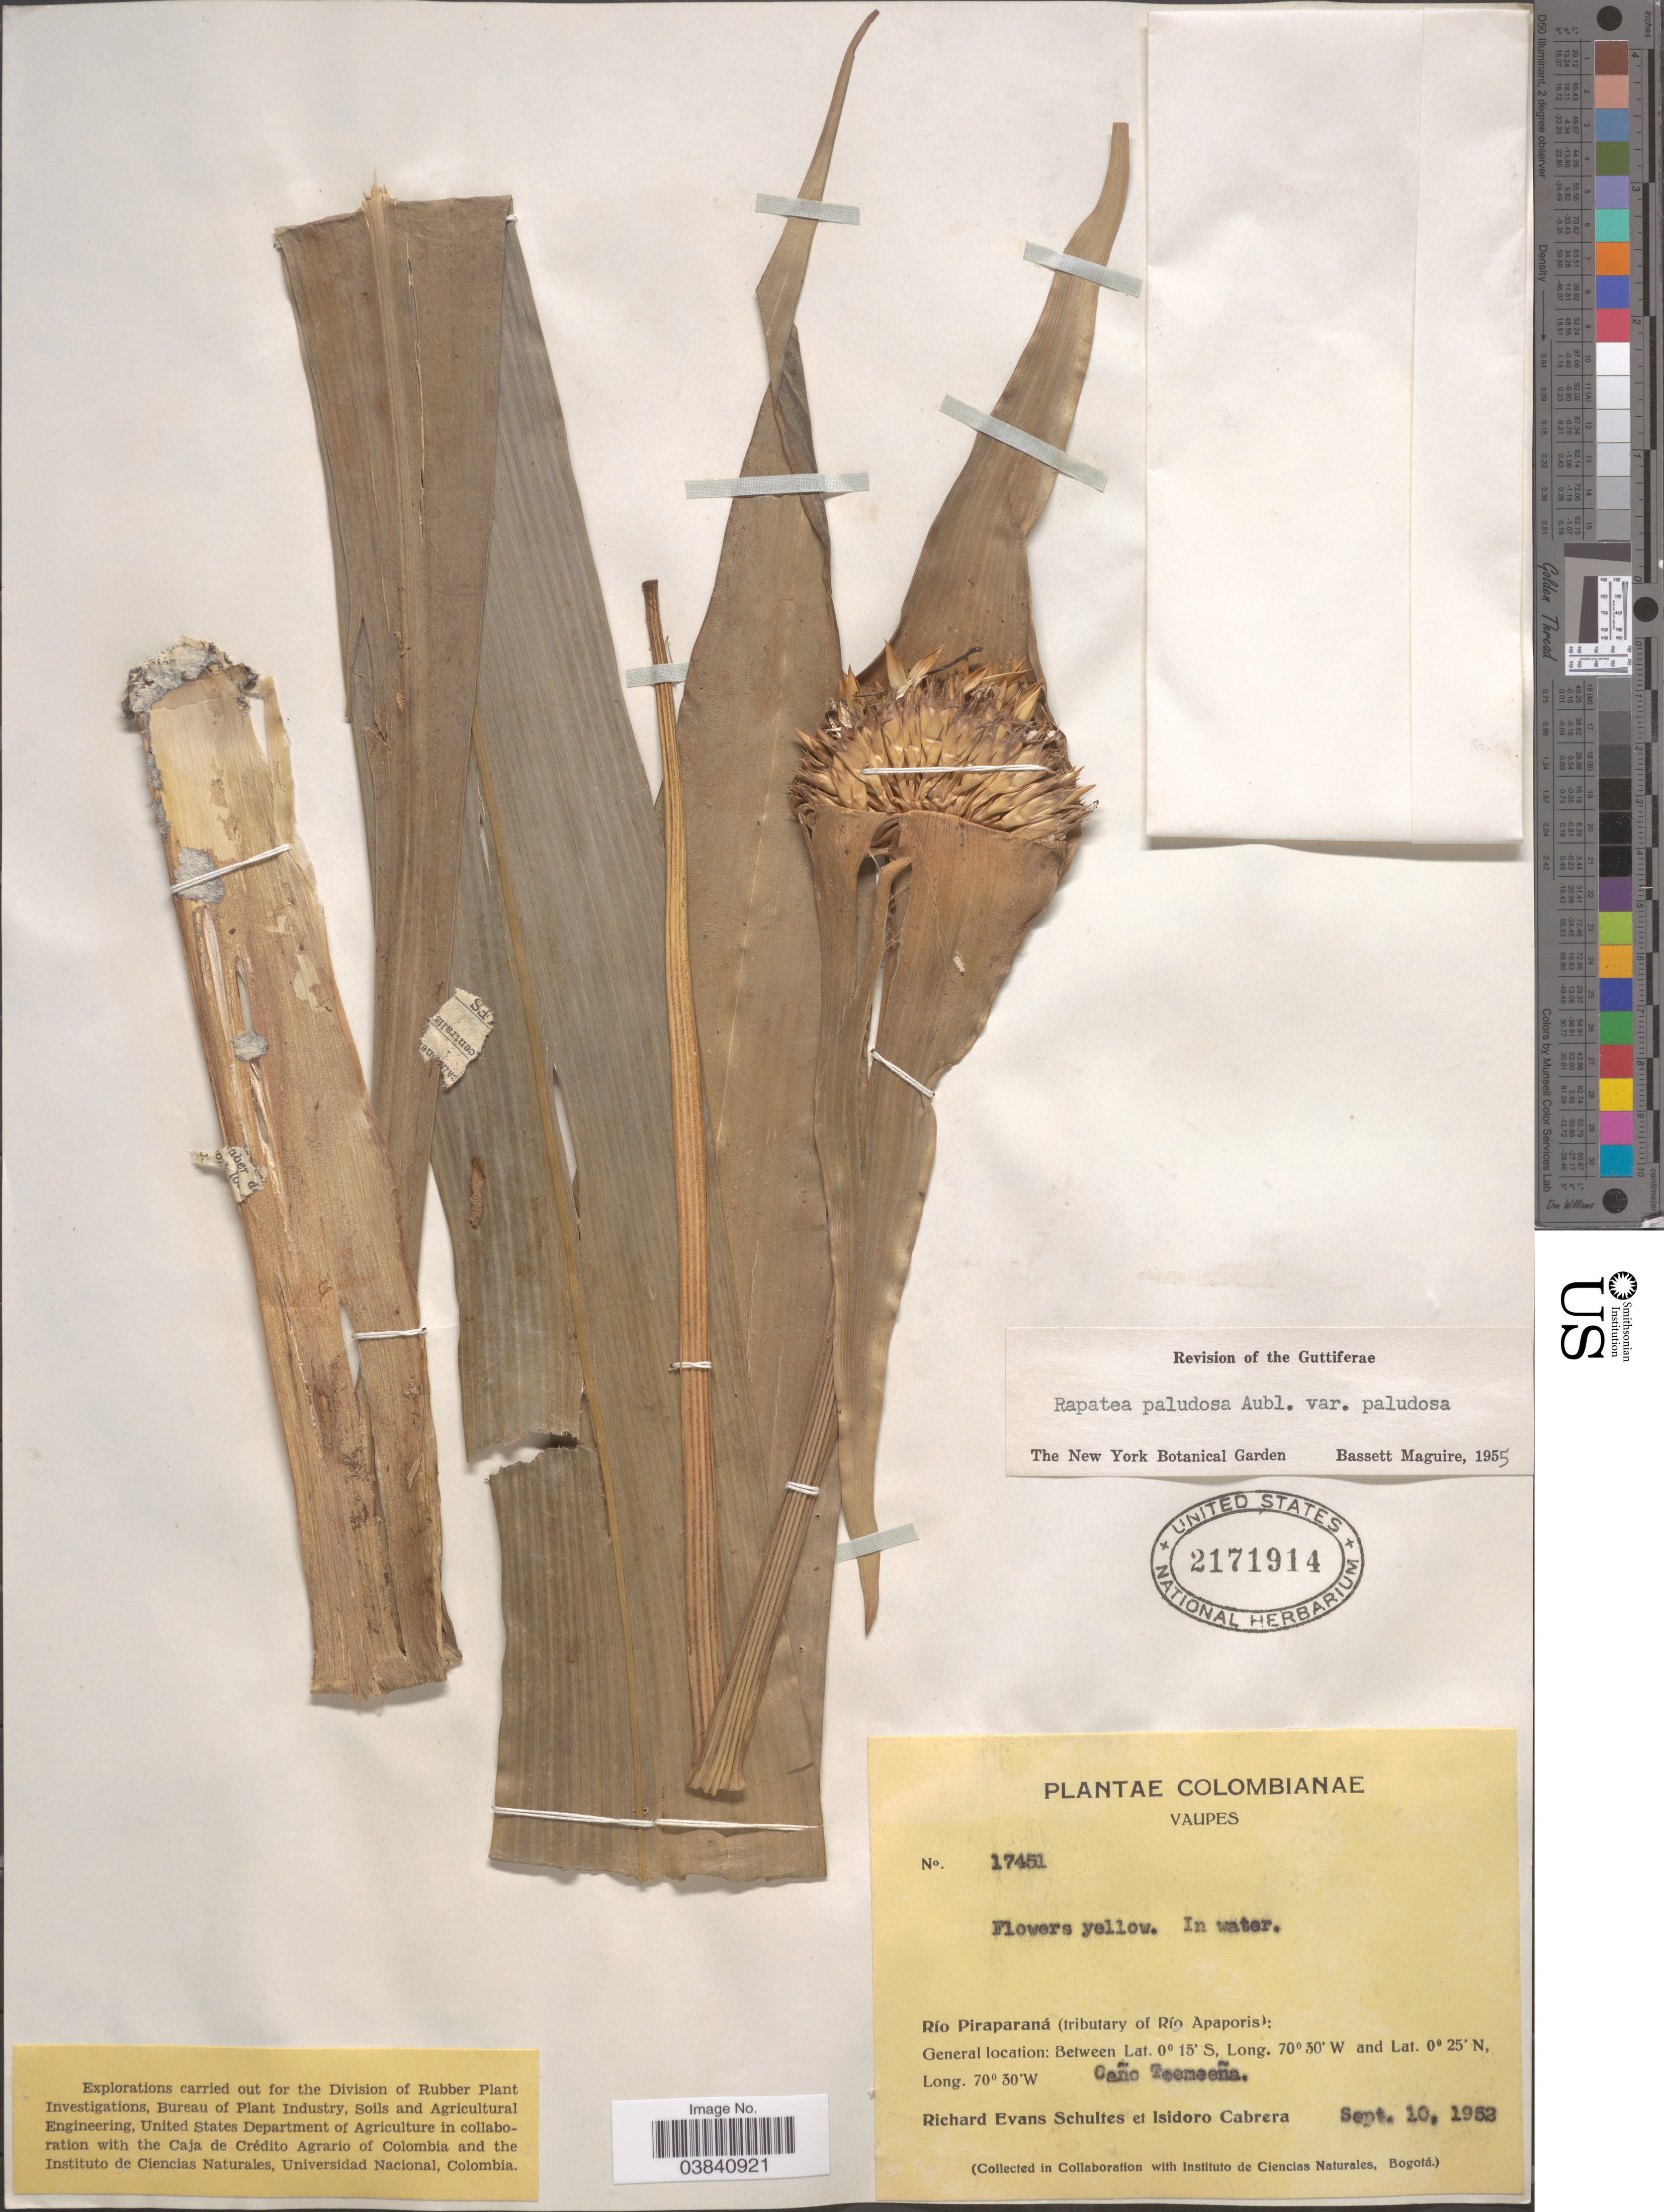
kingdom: Plantae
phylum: Tracheophyta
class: Liliopsida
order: Poales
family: Rapateaceae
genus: Rapatea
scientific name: Rapatea paludosa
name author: Aubl.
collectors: R. E. Schultes & I. Cabrera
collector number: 17451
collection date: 1952-09-10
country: Colombia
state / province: Vaupés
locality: Río Piraparaná (tributary of Río Apaporis). Caño Teemeeña.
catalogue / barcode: US 2171914